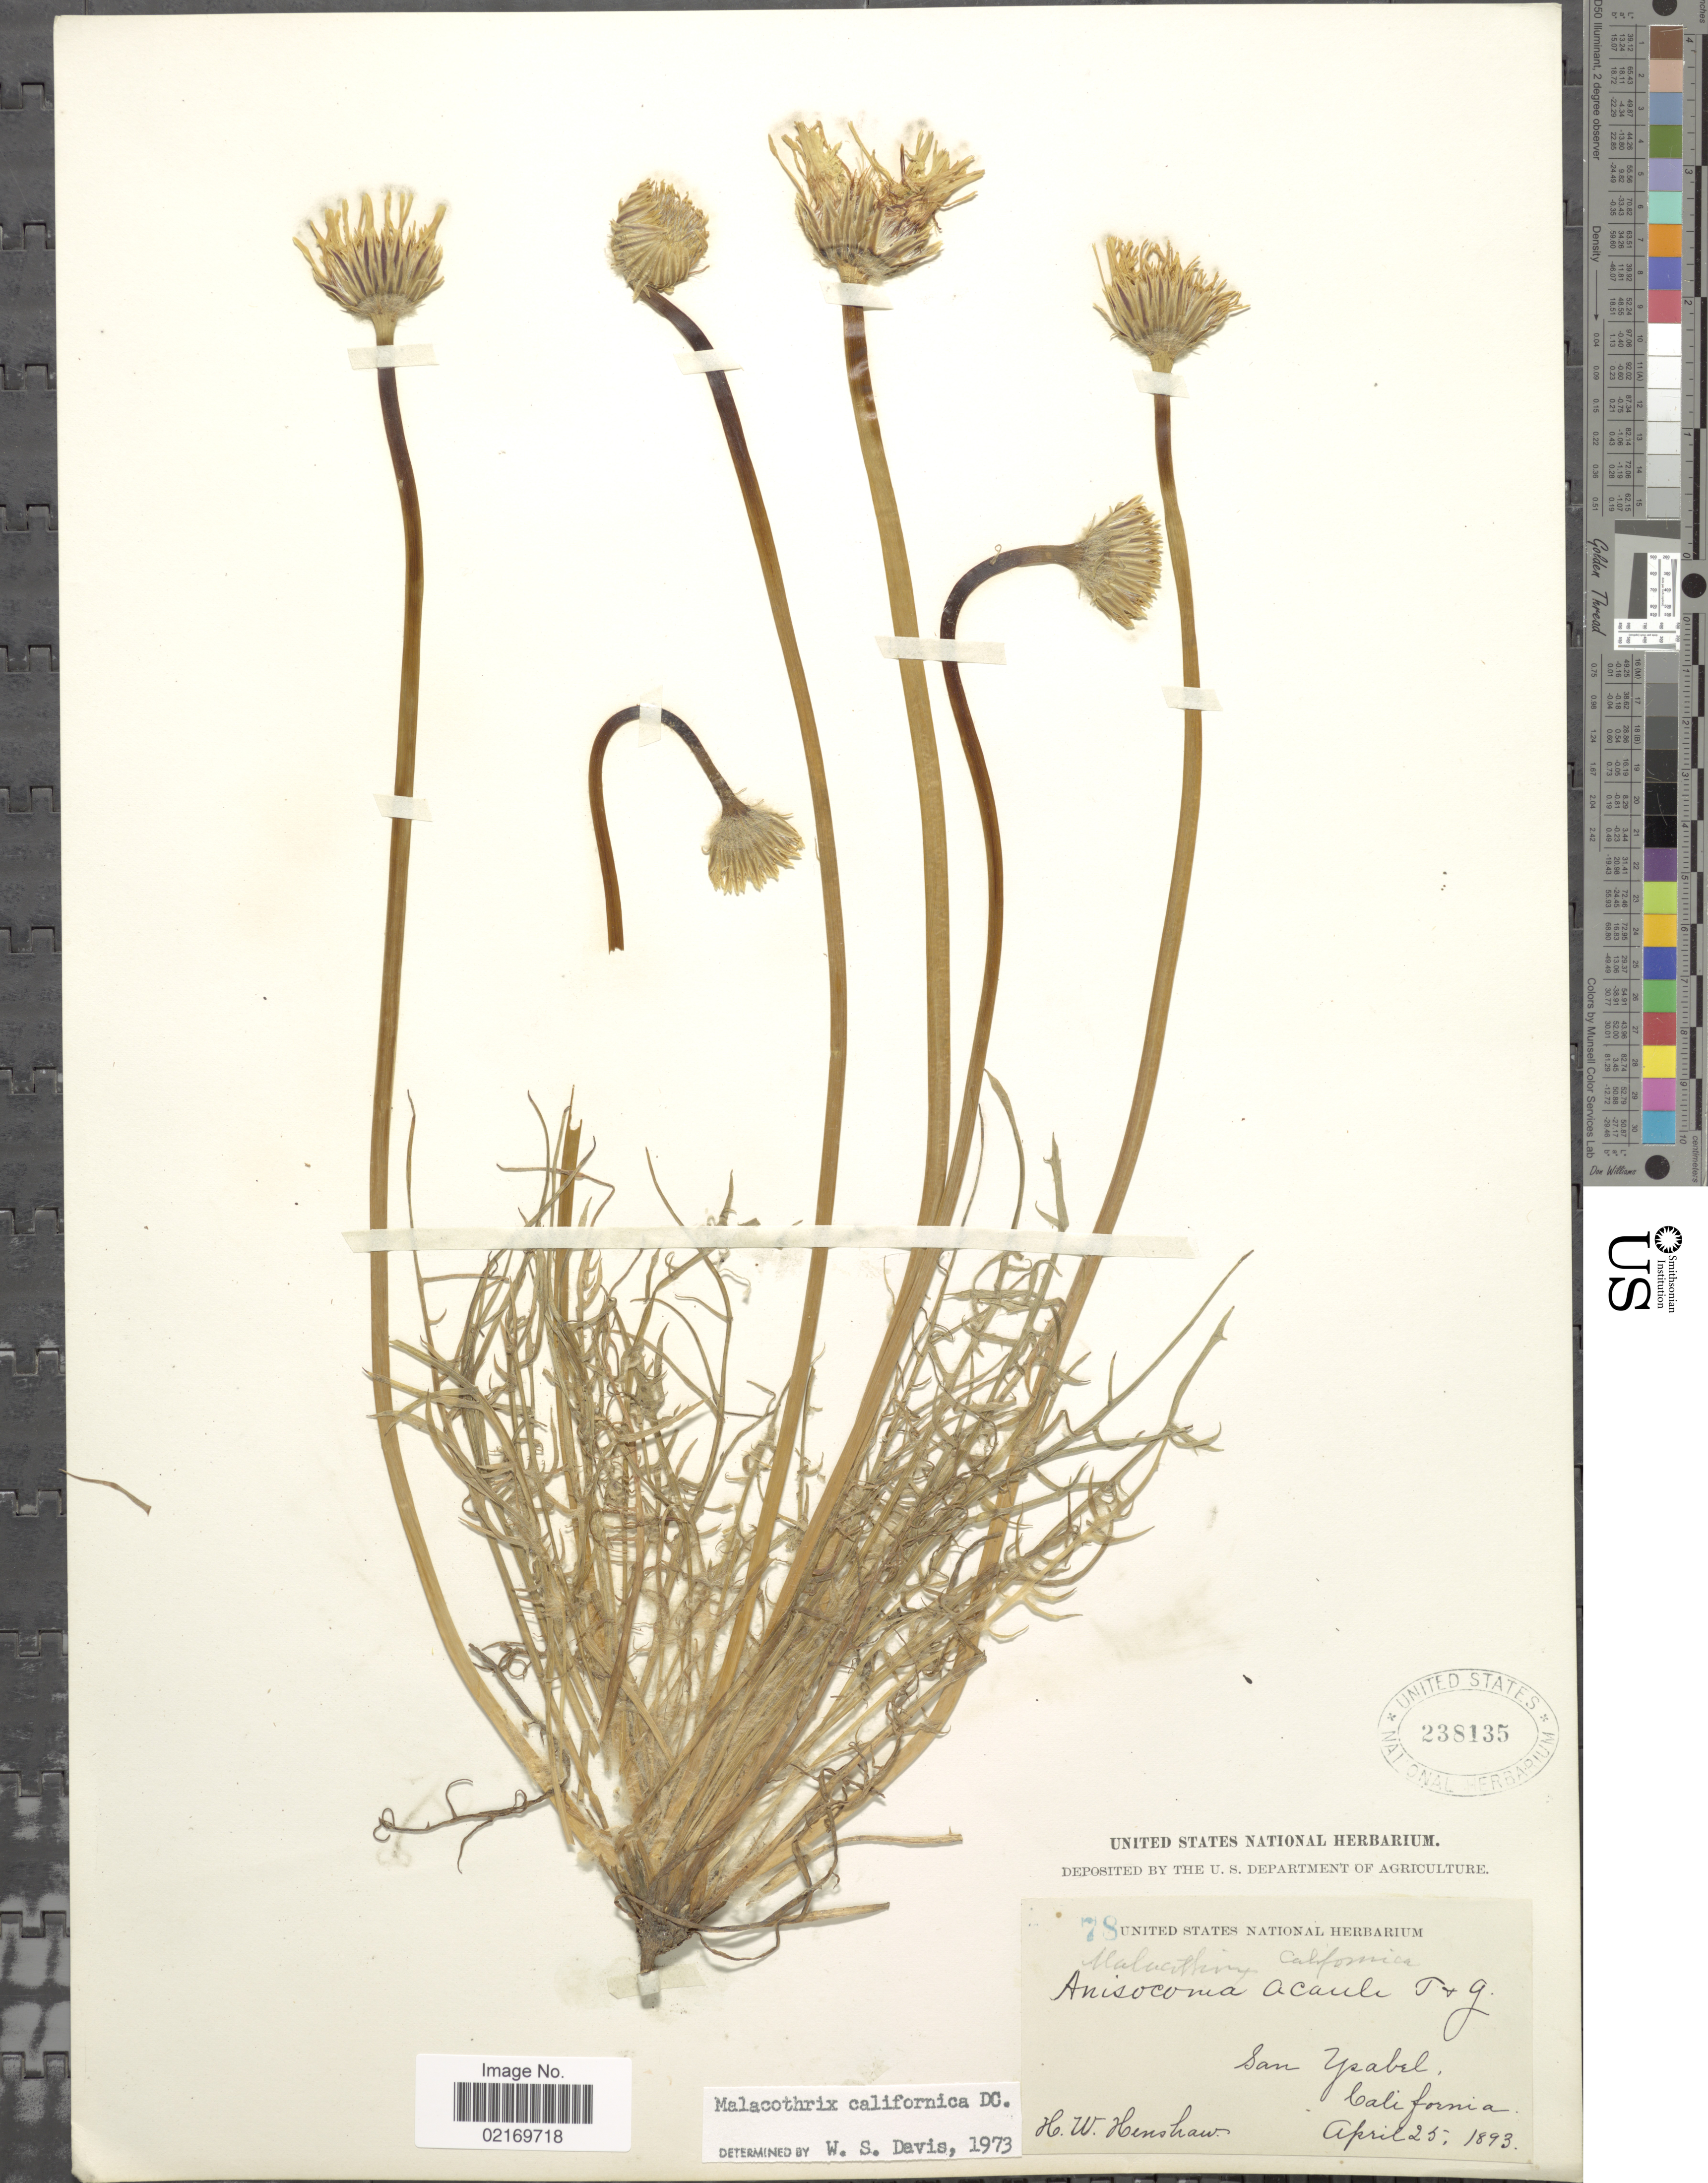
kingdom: Plantae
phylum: Tracheophyta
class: Magnoliopsida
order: Asterales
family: Asteraceae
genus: Malacothrix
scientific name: Malacothrix californica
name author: DC.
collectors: H. Henshaw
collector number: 78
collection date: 1893-04-25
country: United States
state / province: California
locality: San Ysabel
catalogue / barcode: US 238135